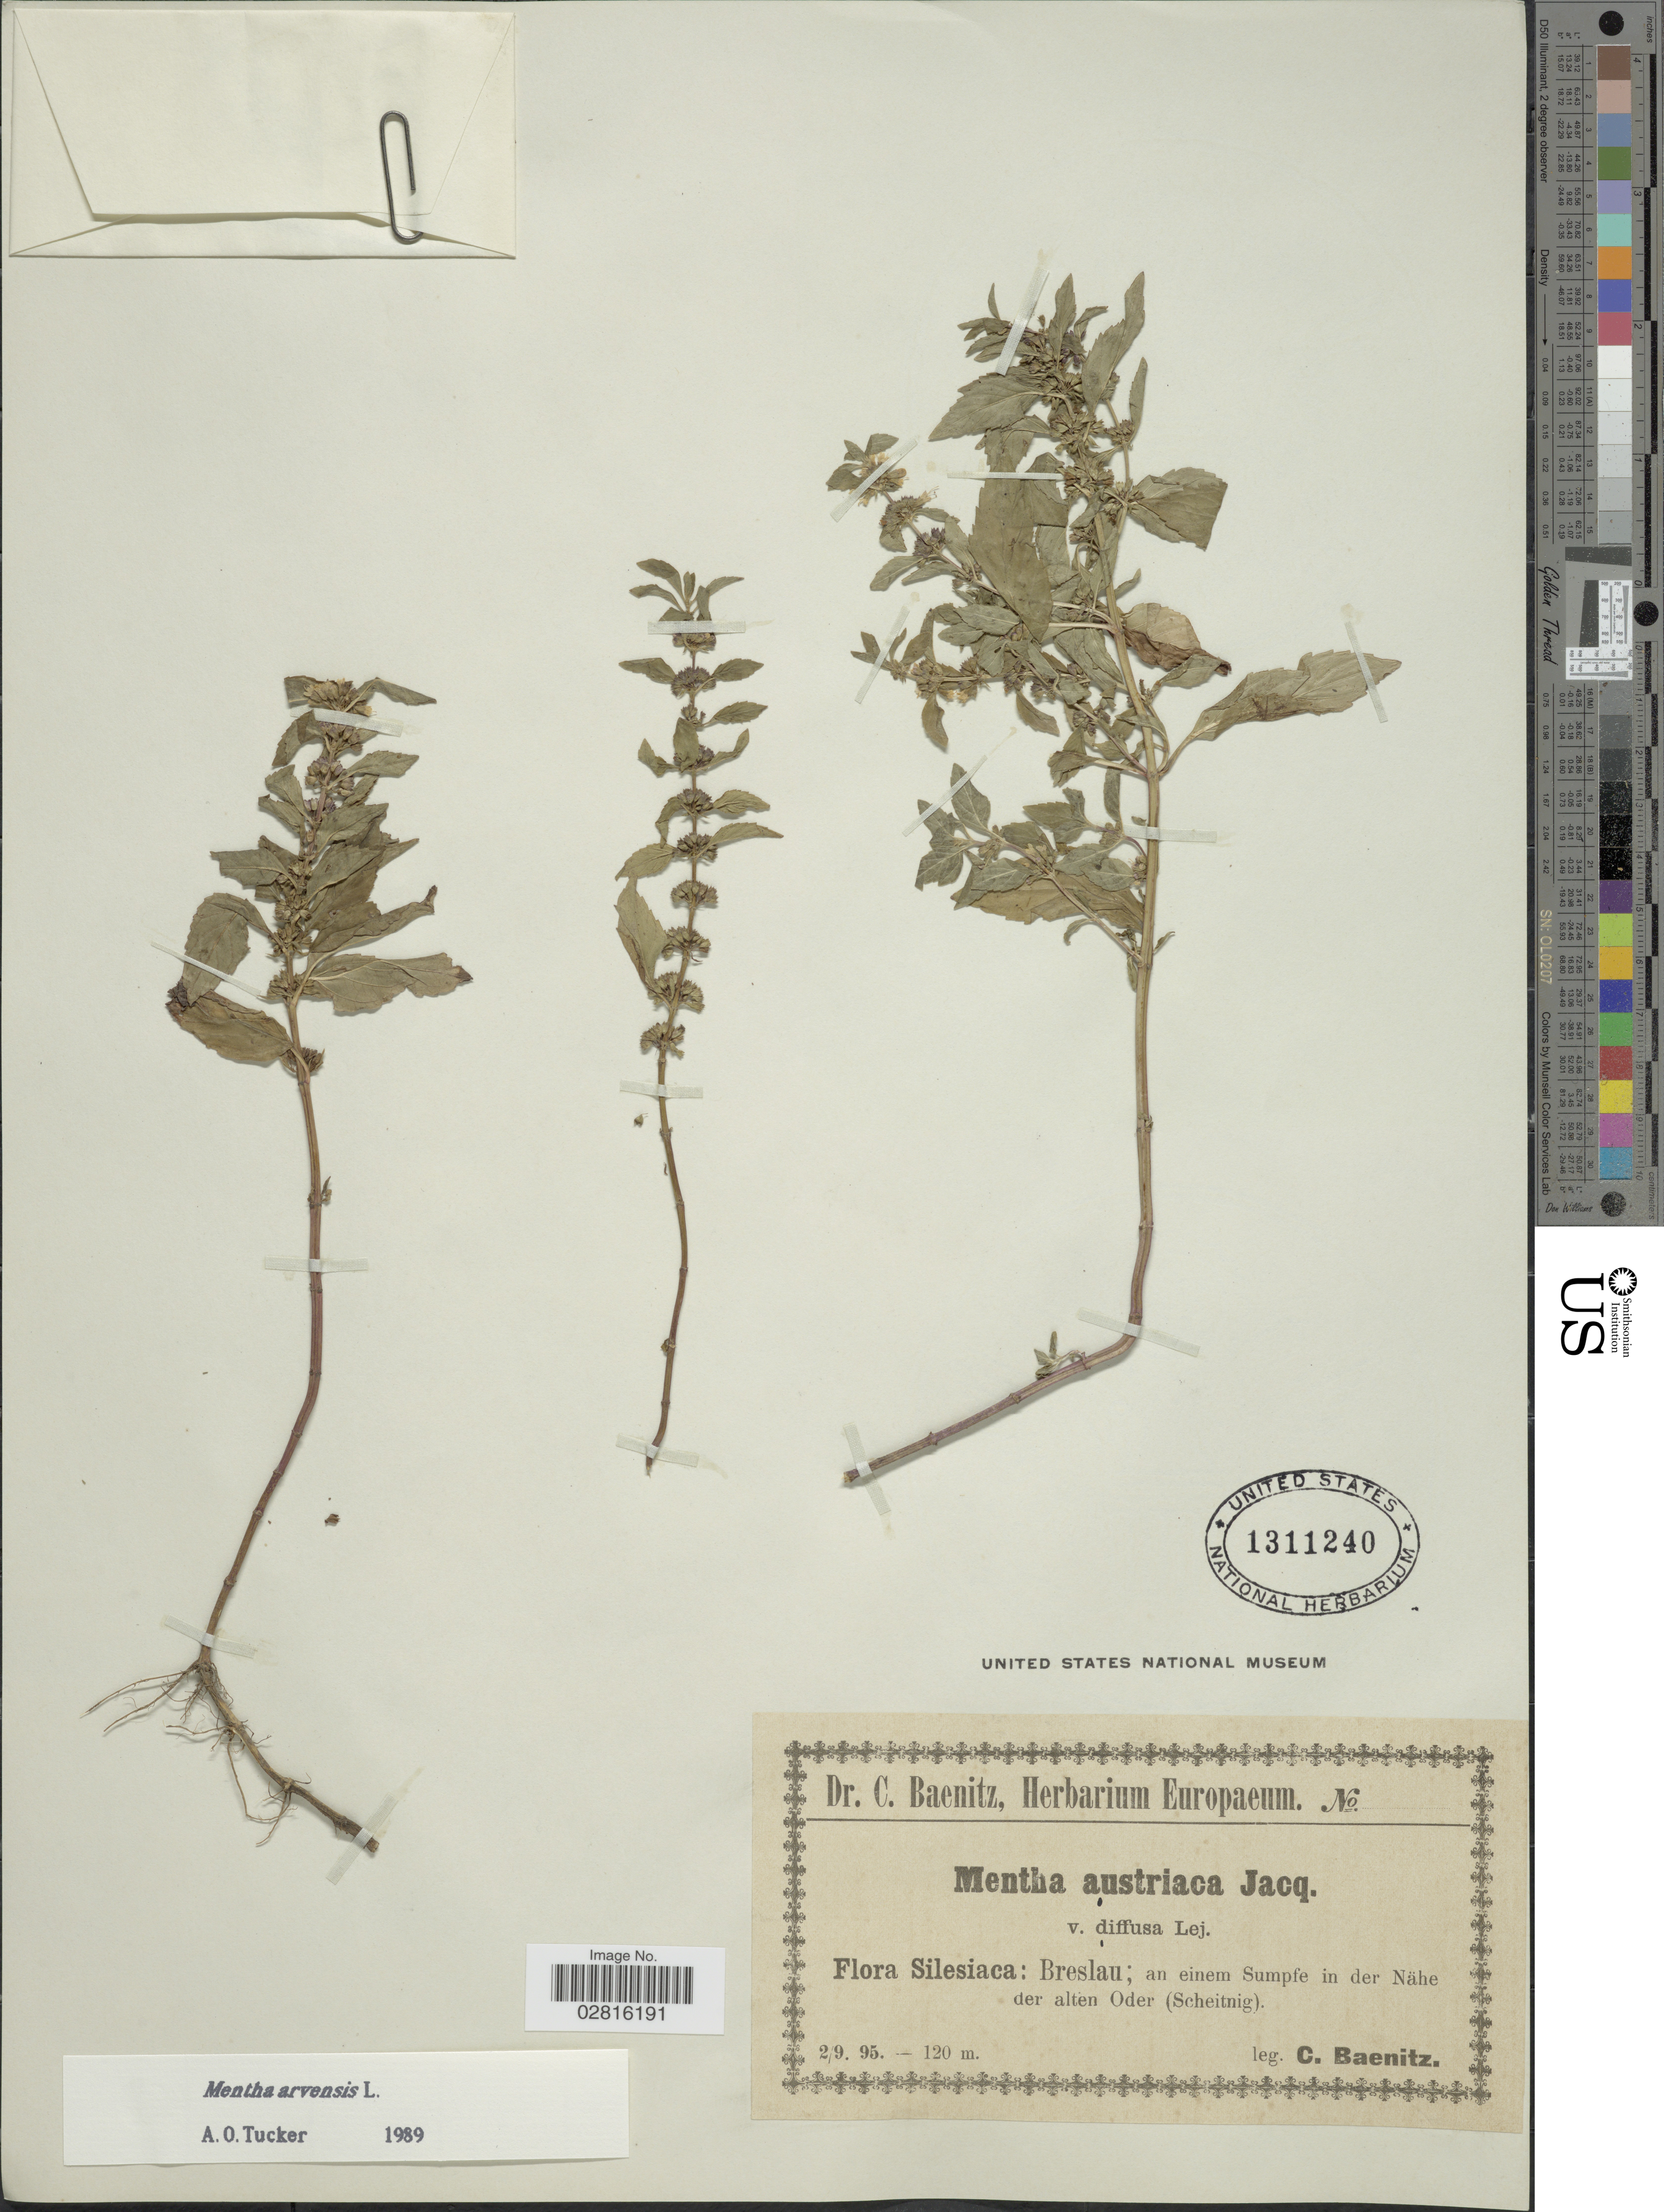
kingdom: Plantae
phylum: Tracheophyta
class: Magnoliopsida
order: Lamiales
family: Lamiaceae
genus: Mentha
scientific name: Mentha arvensis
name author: L.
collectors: C. G. Baenitz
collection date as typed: Transcribed d/m/y: 2/9/95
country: Poland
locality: Silesiaca: Breslau; an einem Sumpfe in der Nähe der alten Oder (Scheitnig).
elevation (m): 120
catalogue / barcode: US 1311240